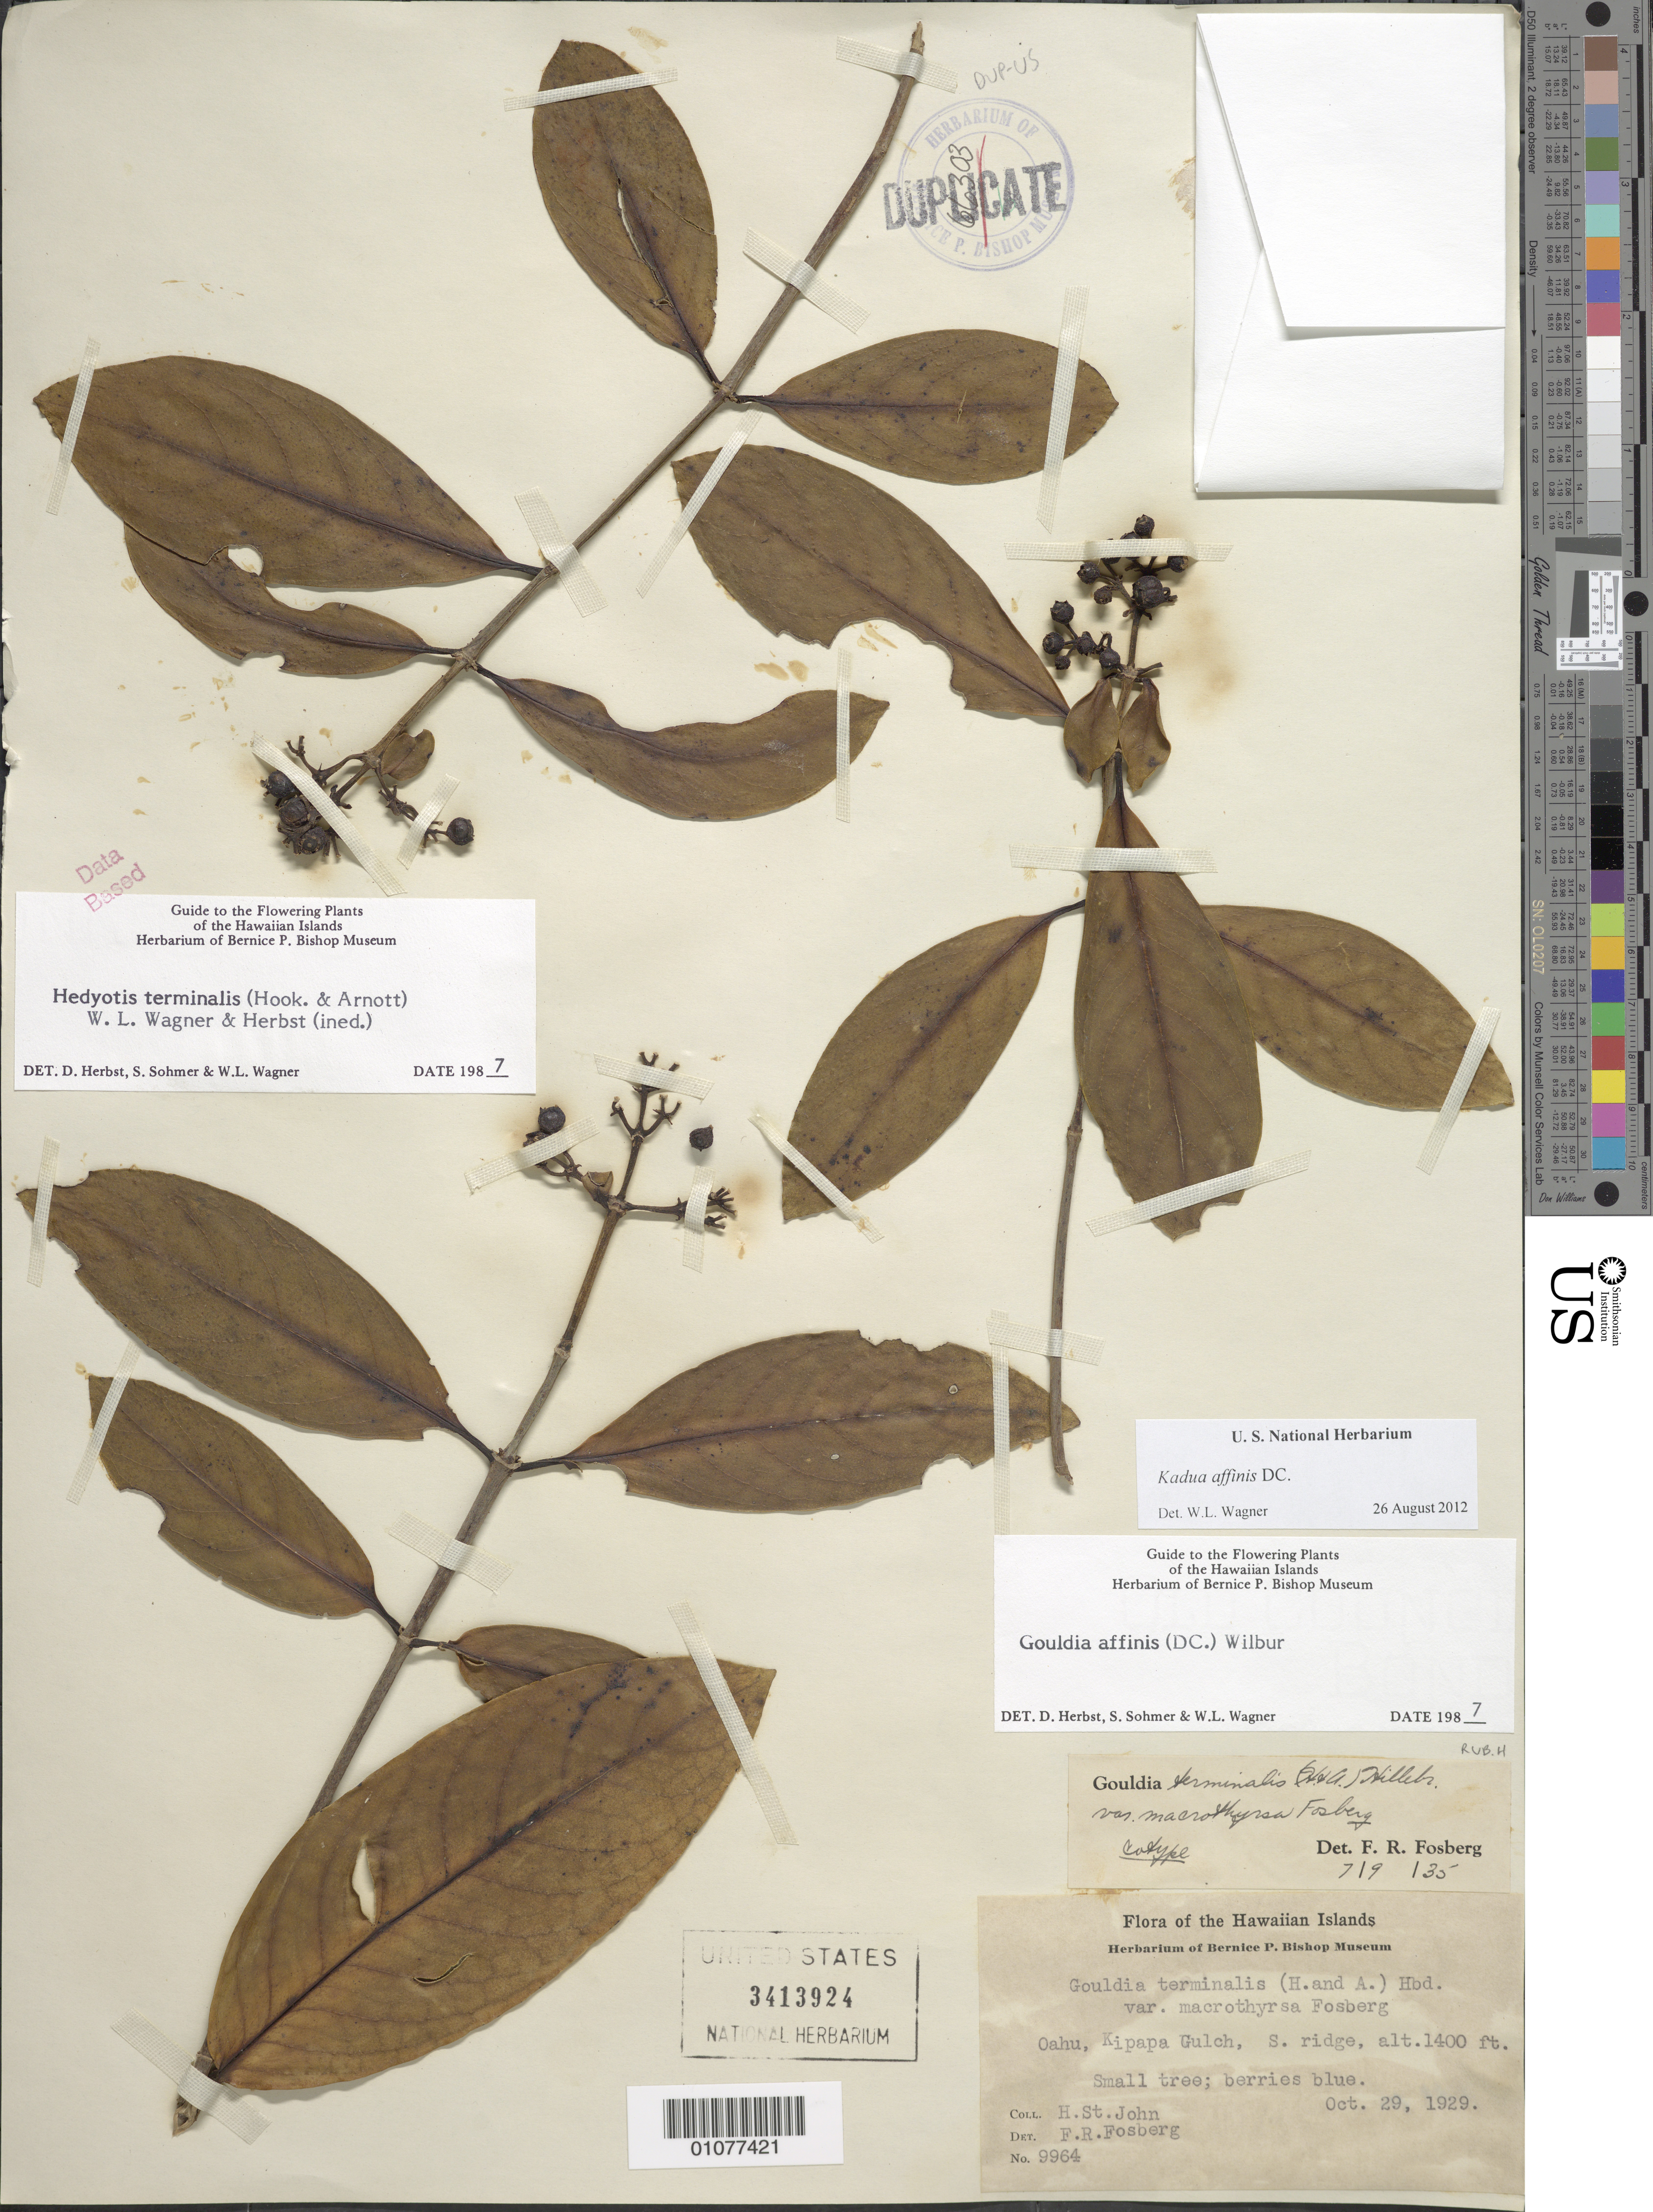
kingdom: Plantae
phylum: Tracheophyta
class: Magnoliopsida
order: Gentianales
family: Rubiaceae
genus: Kadua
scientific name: Kadua affinis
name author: DC.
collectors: K. R. Wood, S. Gon & M. White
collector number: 9964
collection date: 1929-10-29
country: United States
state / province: Hawaii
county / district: Honolulu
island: Oahu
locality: Kipapa Gulch, S ridge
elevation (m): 427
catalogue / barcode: US 3413924